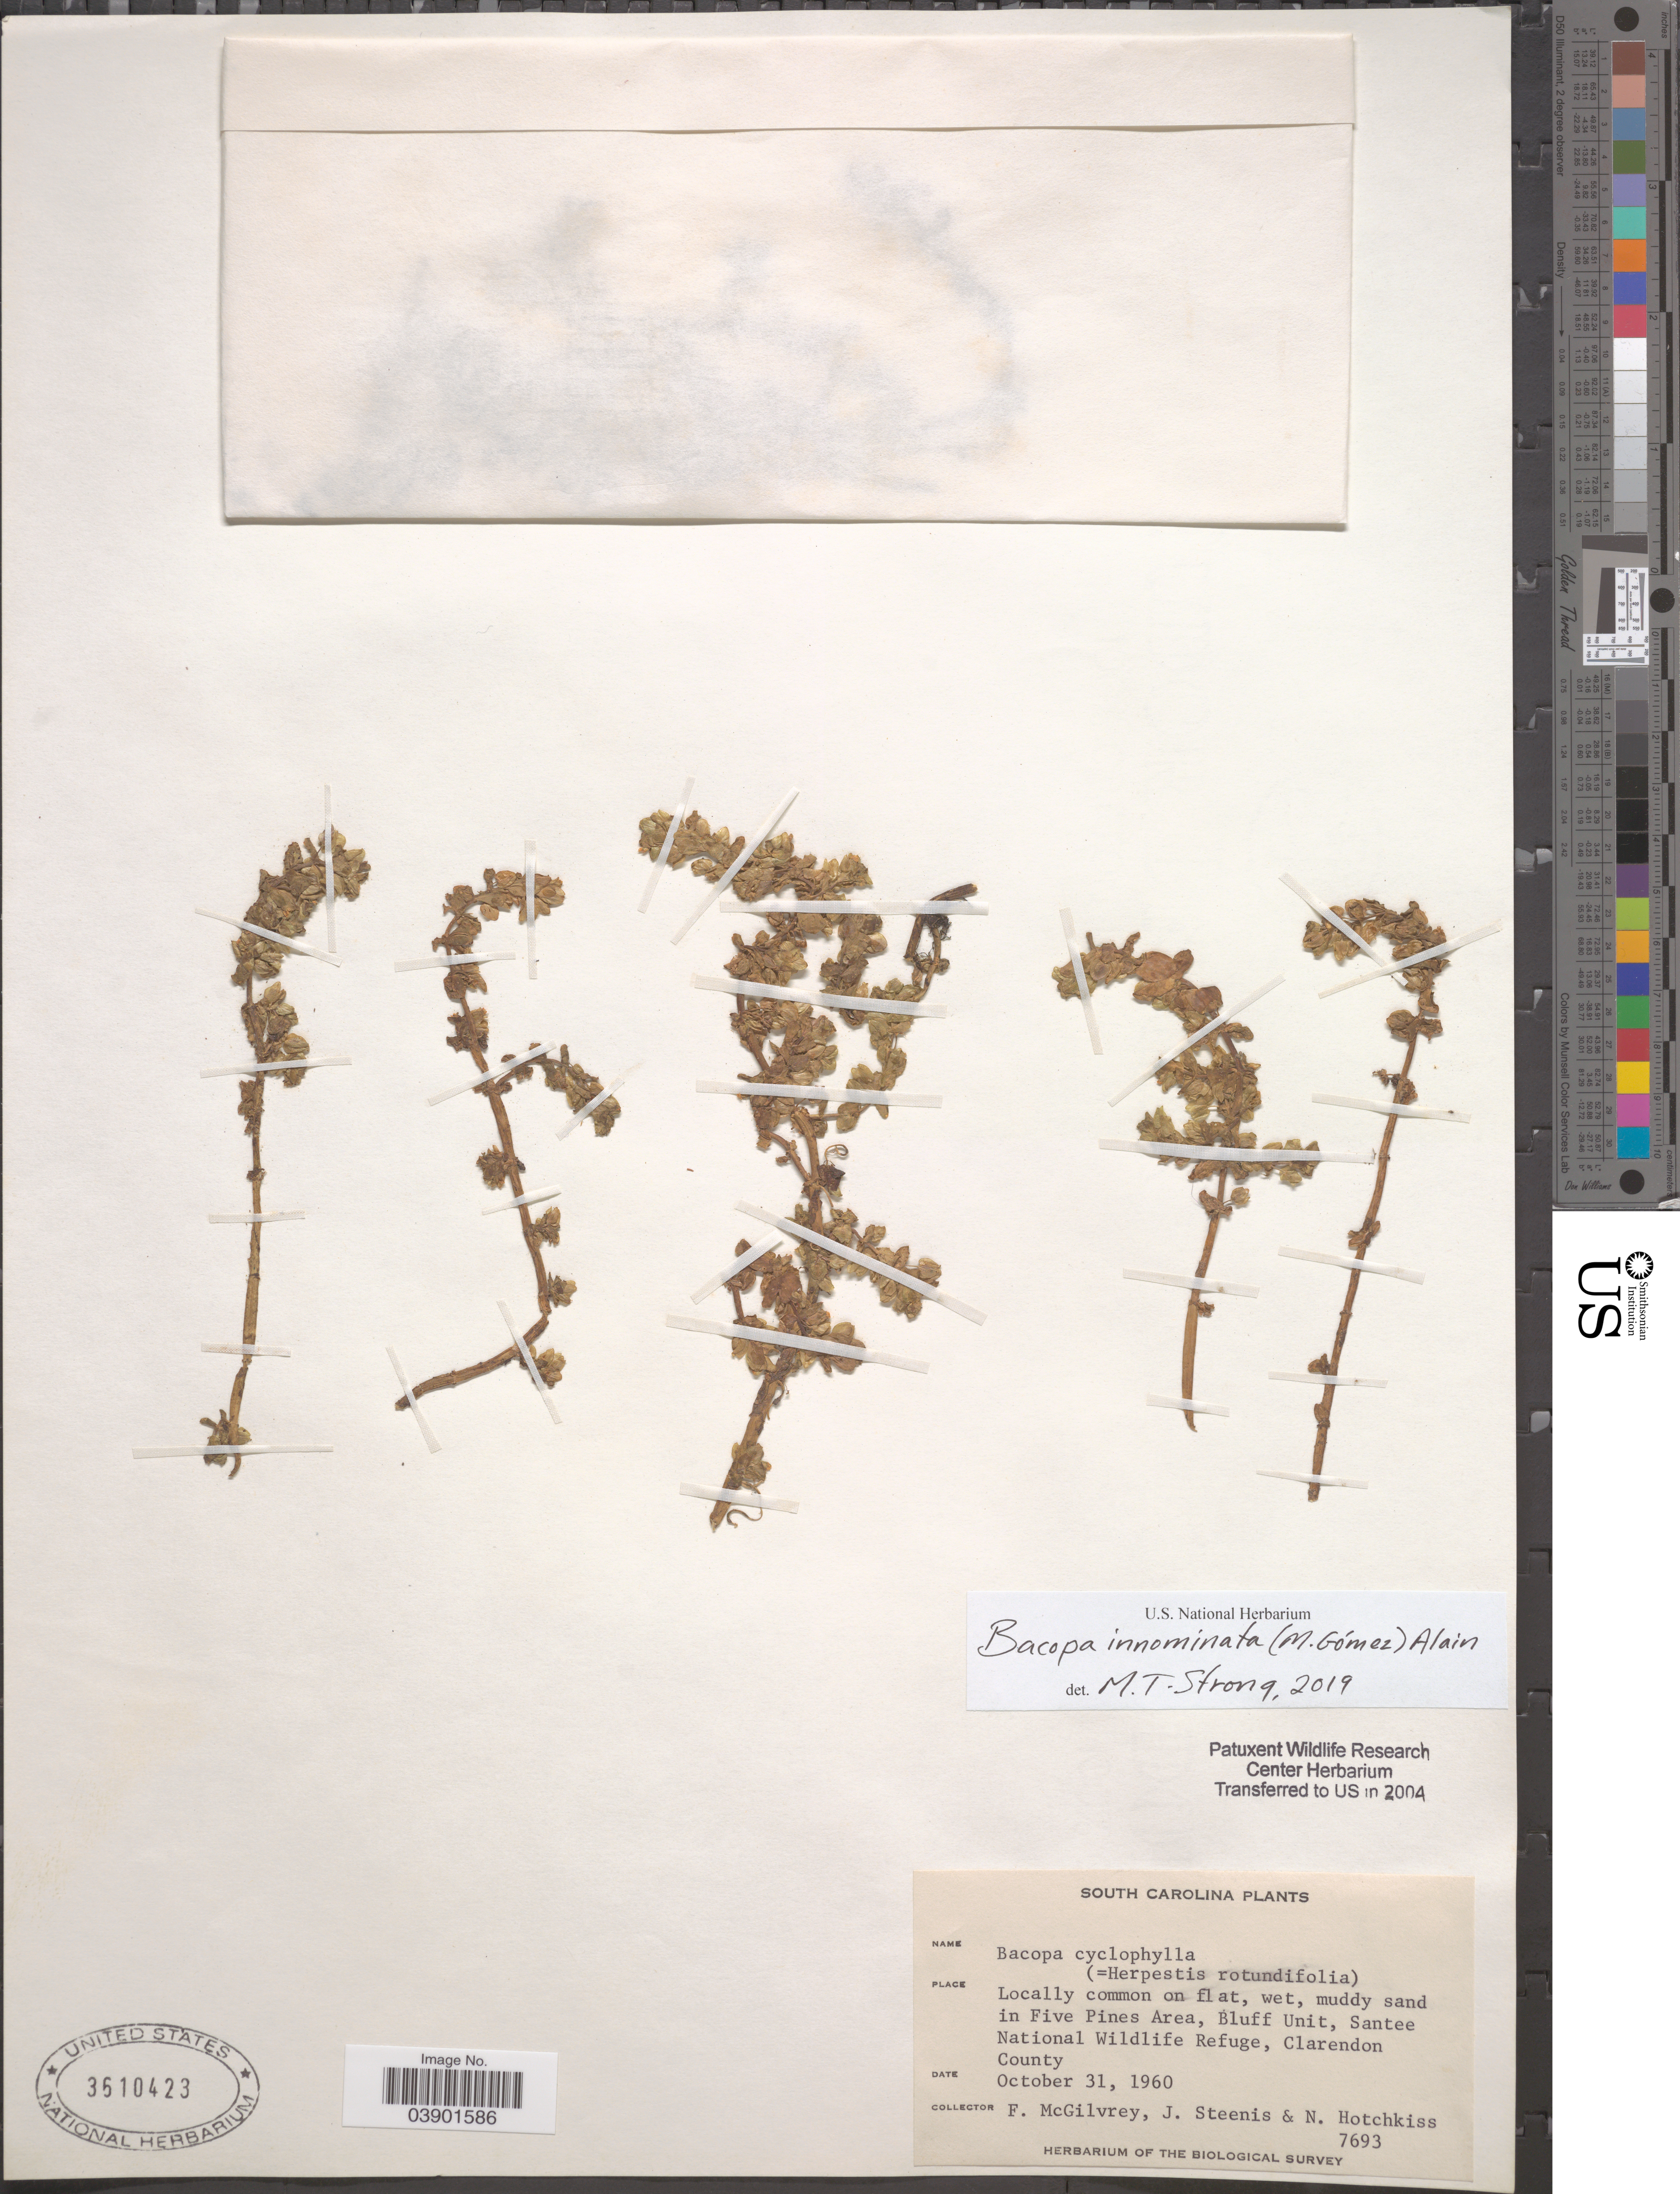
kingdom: Plantae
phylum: Tracheophyta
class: Magnoliopsida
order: Lamiales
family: Plantaginaceae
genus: Bacopa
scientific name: Bacopa innominata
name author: (M. Gómez) Alain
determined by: Strong, Mark T., (BOT), Smithsonian Institution - National Museum of Natural History (UNITED STATES)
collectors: F. McGilvrey, J. Steenis & N. Hotchkiss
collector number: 7693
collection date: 1960-10-31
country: United States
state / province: South Carolina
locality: In Five Pines Area, Bluff Unit, Santee National Wildlife Refuge, Clarendon County.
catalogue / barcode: US 3610423